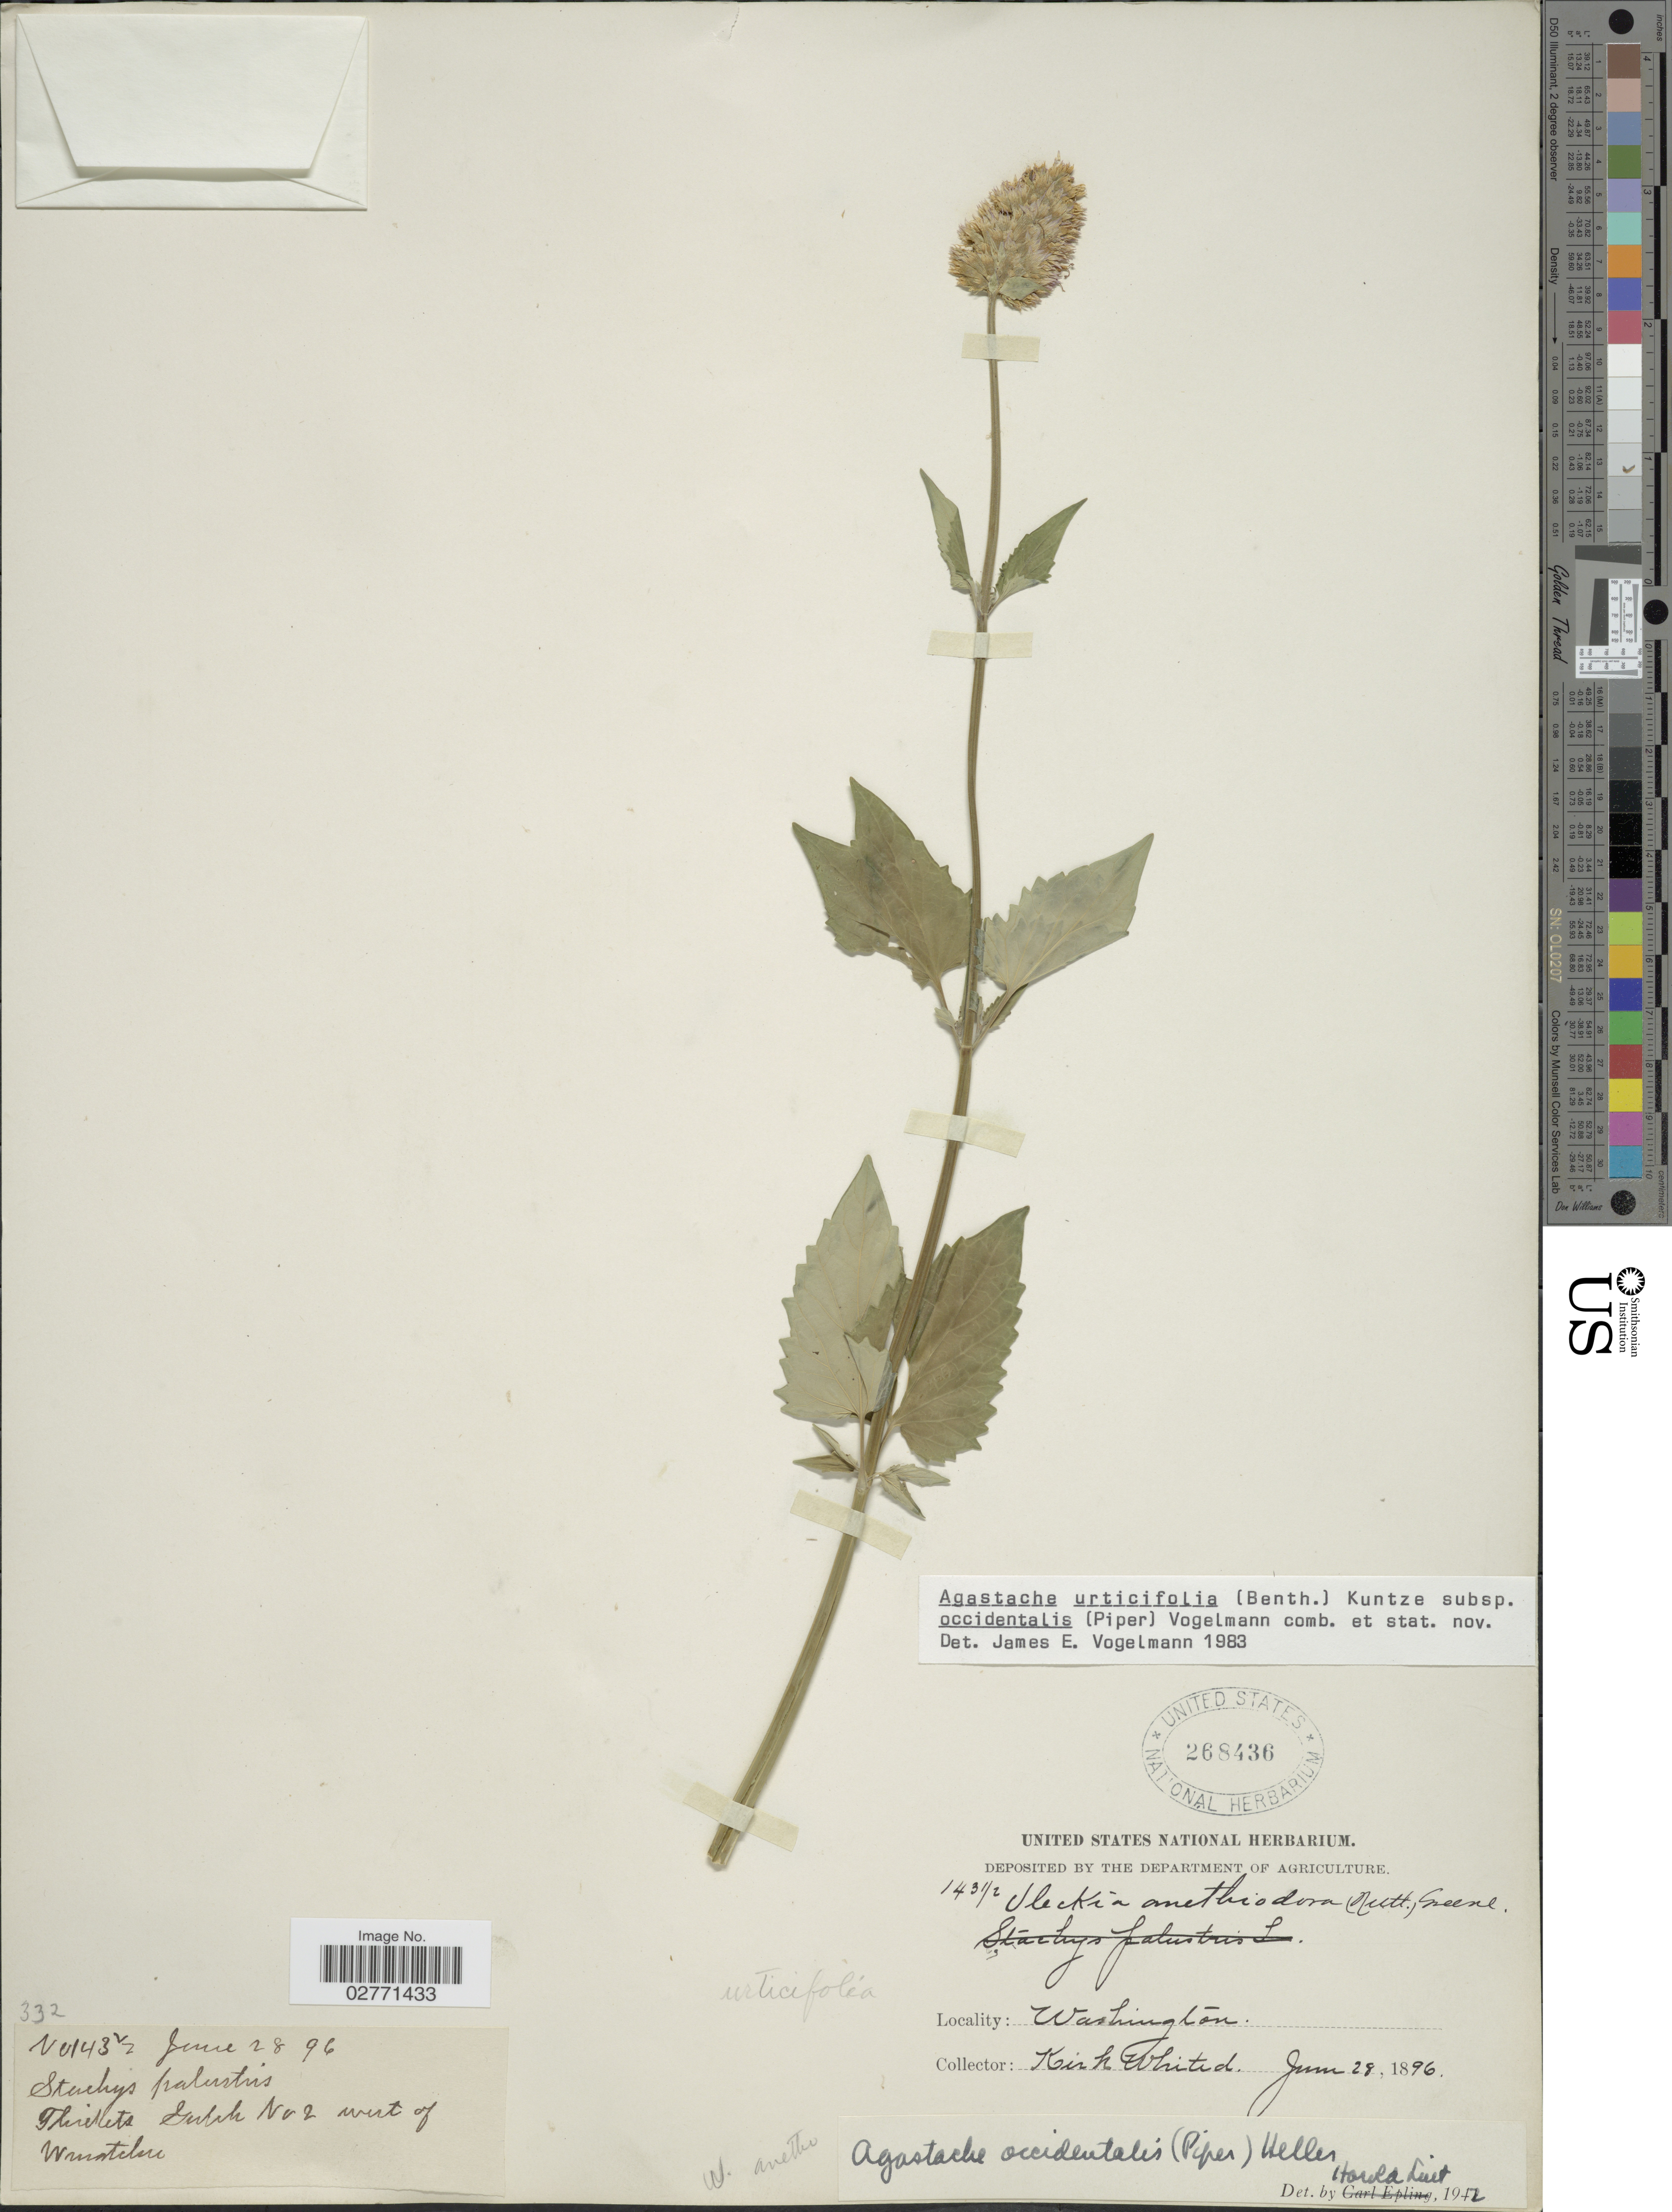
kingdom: Plantae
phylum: Tracheophyta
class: Magnoliopsida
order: Lamiales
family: Lamiaceae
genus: Agastache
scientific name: Agastache urticifolia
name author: (Benth.) Kuntze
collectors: K. Whited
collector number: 143½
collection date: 1896-06-28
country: United States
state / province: Washington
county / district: Chelan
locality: Thickets Gulch No 2 west of Wenatchee.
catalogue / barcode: US 268436